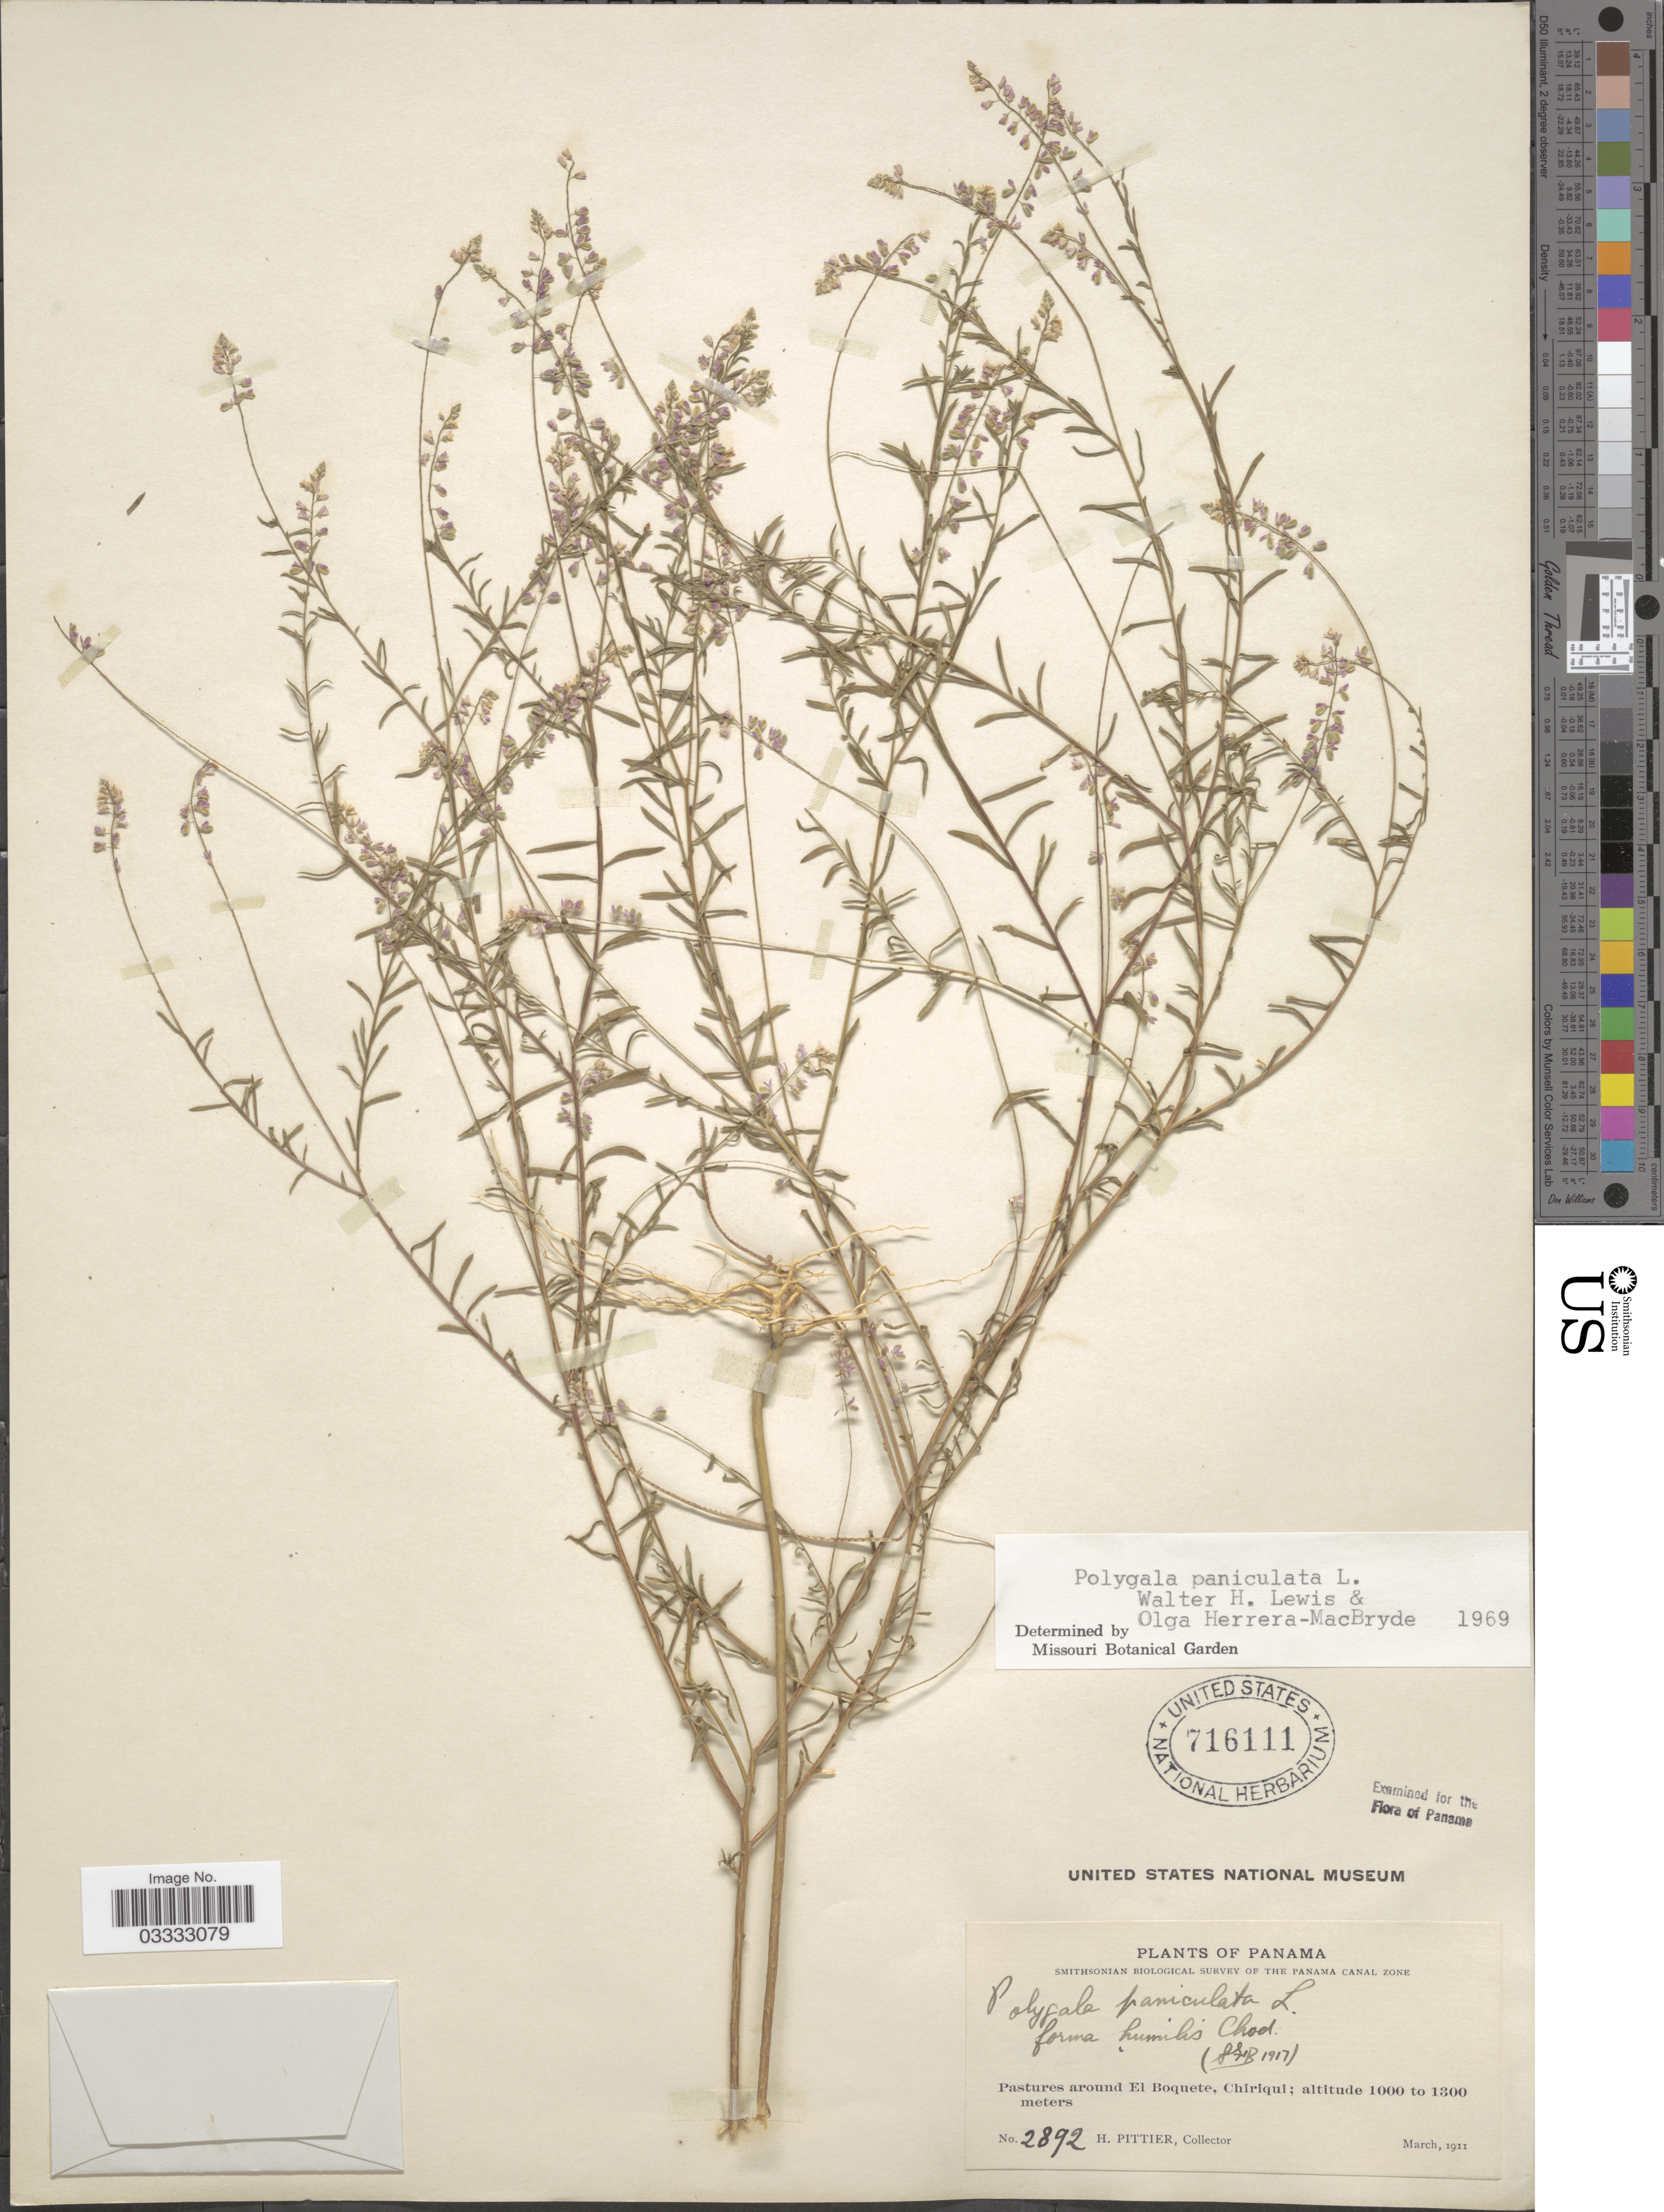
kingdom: Plantae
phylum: Tracheophyta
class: Magnoliopsida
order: Fabales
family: Polygalaceae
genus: Polygala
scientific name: Polygala paniculata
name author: L.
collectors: H. F. Pittier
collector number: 2892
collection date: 1911-03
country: Panama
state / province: Chiriqui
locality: Pastures around El Boquete.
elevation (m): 1000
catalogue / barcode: US 716111